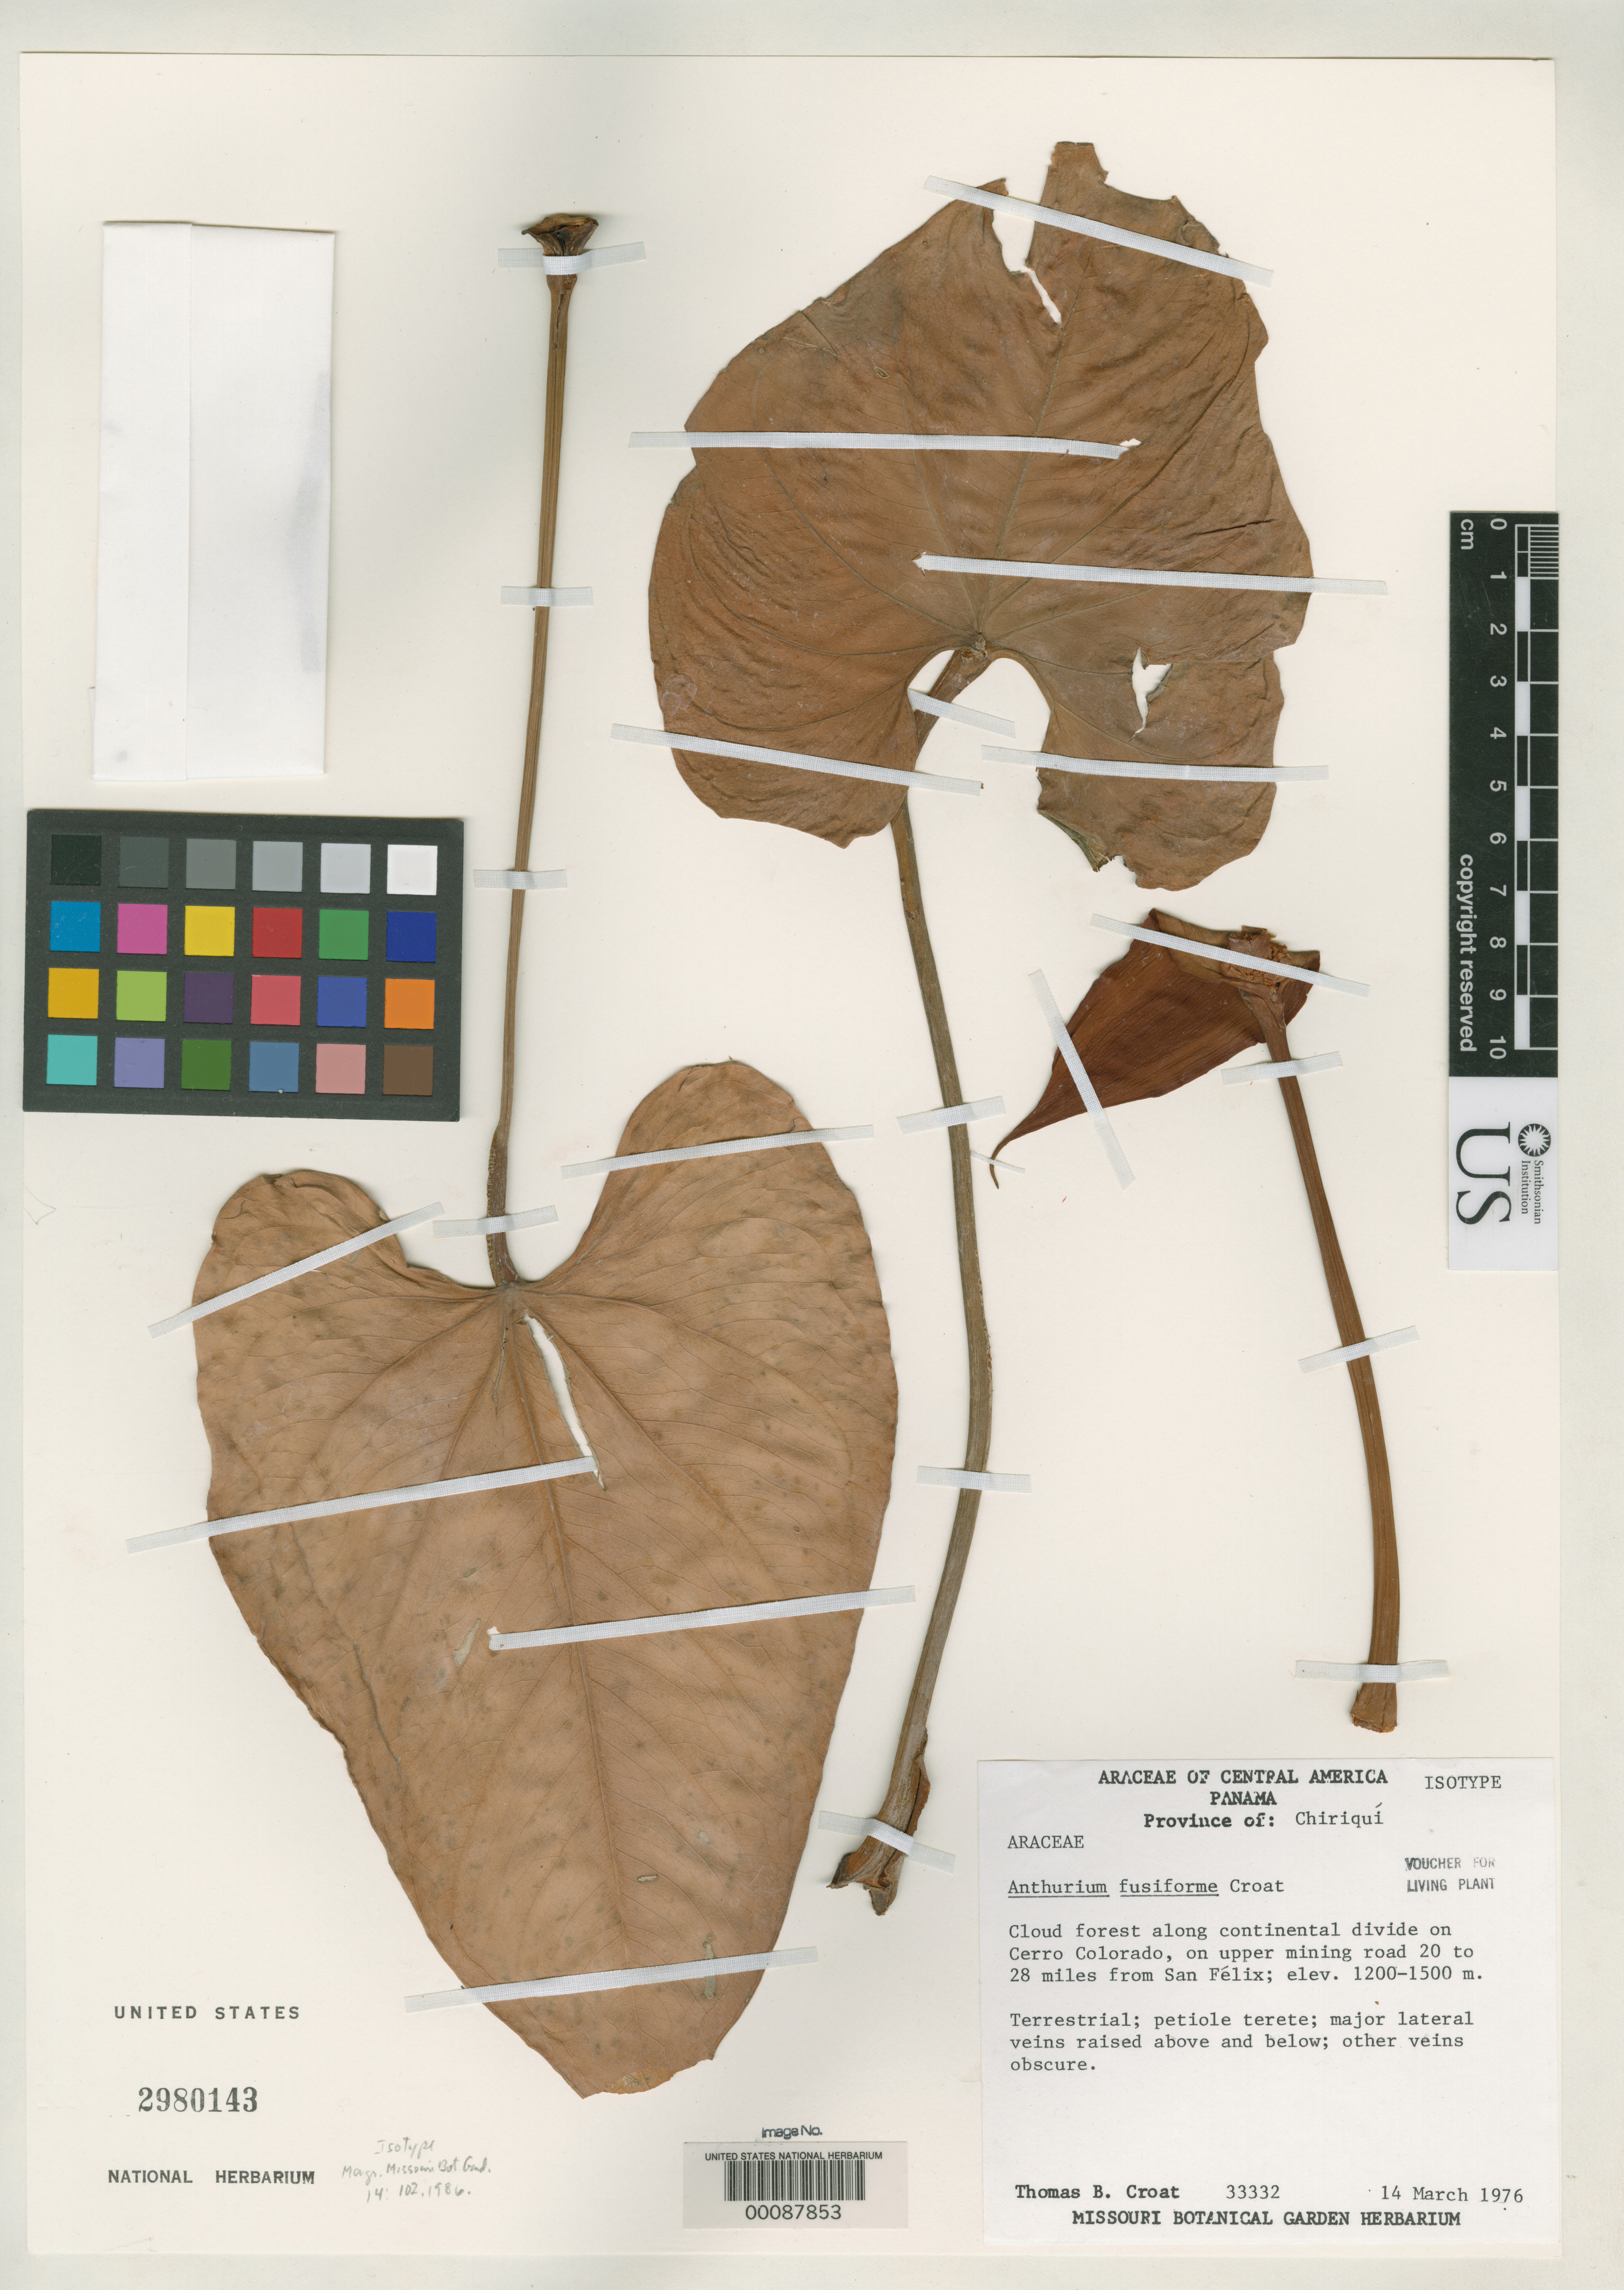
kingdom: Plantae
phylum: Tracheophyta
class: Liliopsida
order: Alismatales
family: Araceae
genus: Anthurium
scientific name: Anthurium fusiforme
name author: Croat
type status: Isotype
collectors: T. B. Croat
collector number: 33332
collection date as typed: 14 Mar 1976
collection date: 1976-03-14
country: Panama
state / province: Chiriquí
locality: Cerro Colorado, on road 20 to 28 mi from San Felix.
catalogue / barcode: US 2980143